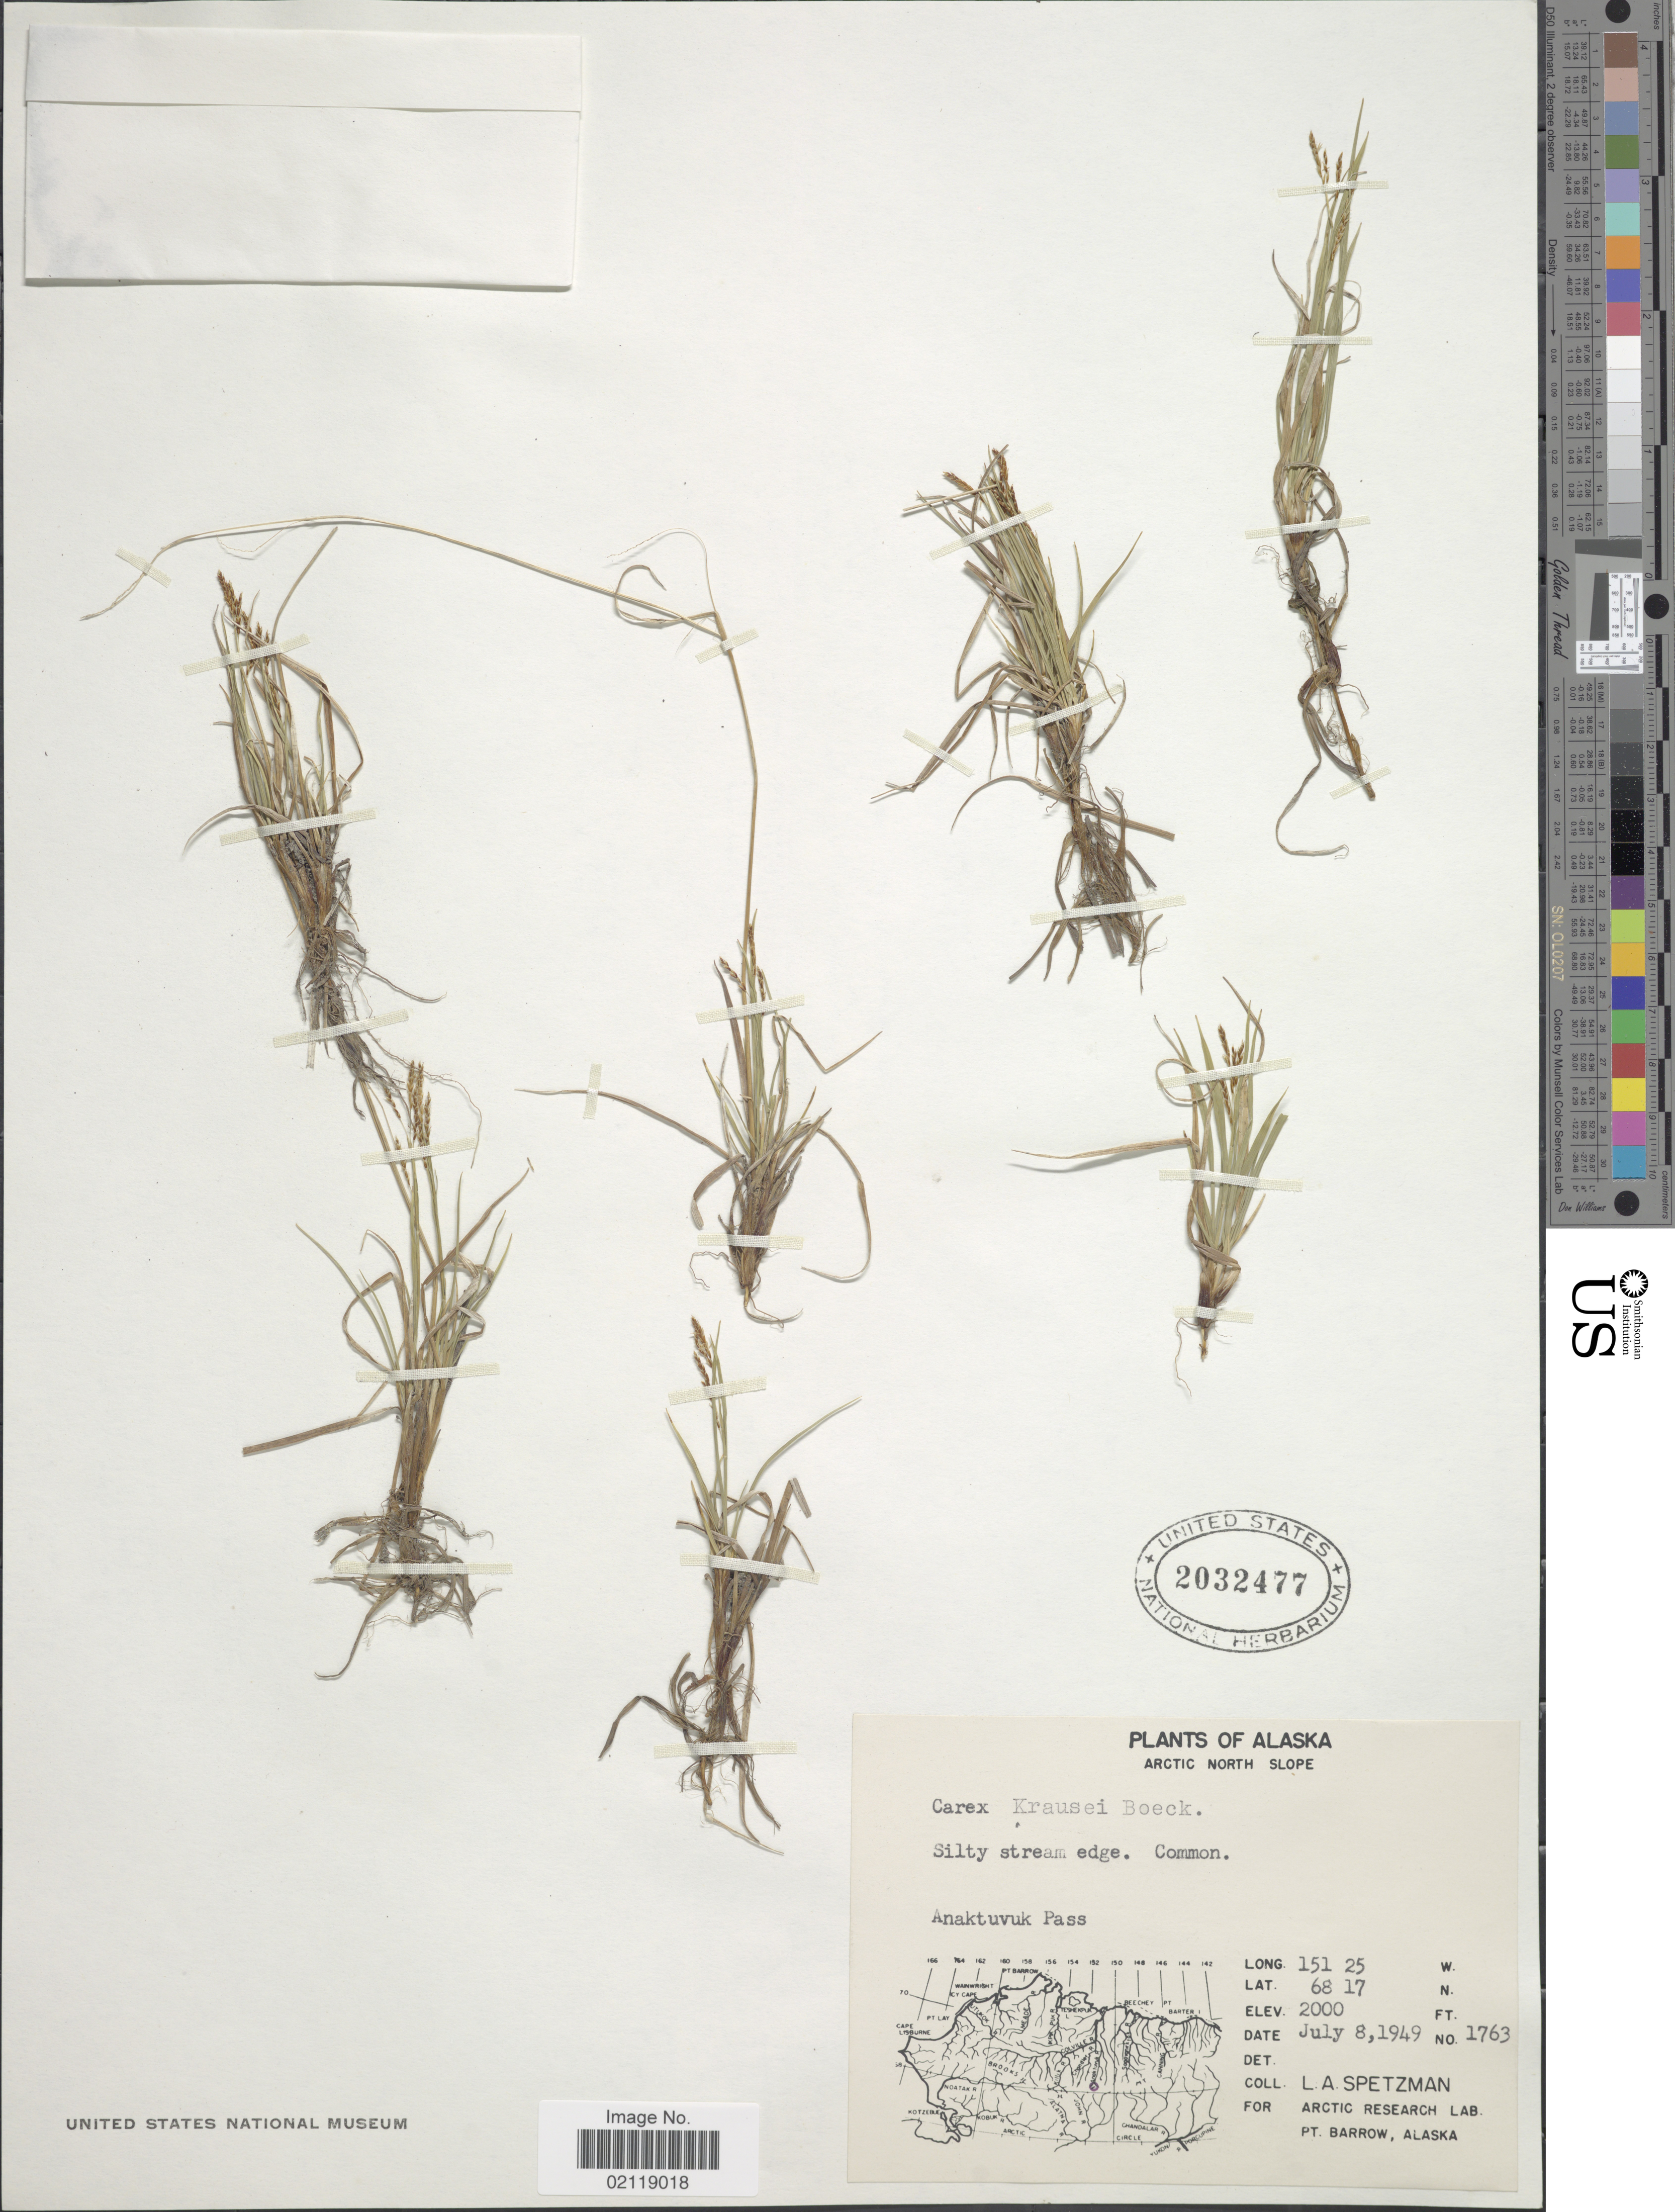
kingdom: Plantae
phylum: Tracheophyta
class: Liliopsida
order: Poales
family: Cyperaceae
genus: Carex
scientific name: Carex krausei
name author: Boeckeler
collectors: L. Spetzman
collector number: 1763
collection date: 1949-07-08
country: United States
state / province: Alaska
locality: Arctic North Slope. Anaktuvuk Pass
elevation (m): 610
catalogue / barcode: US 2032477